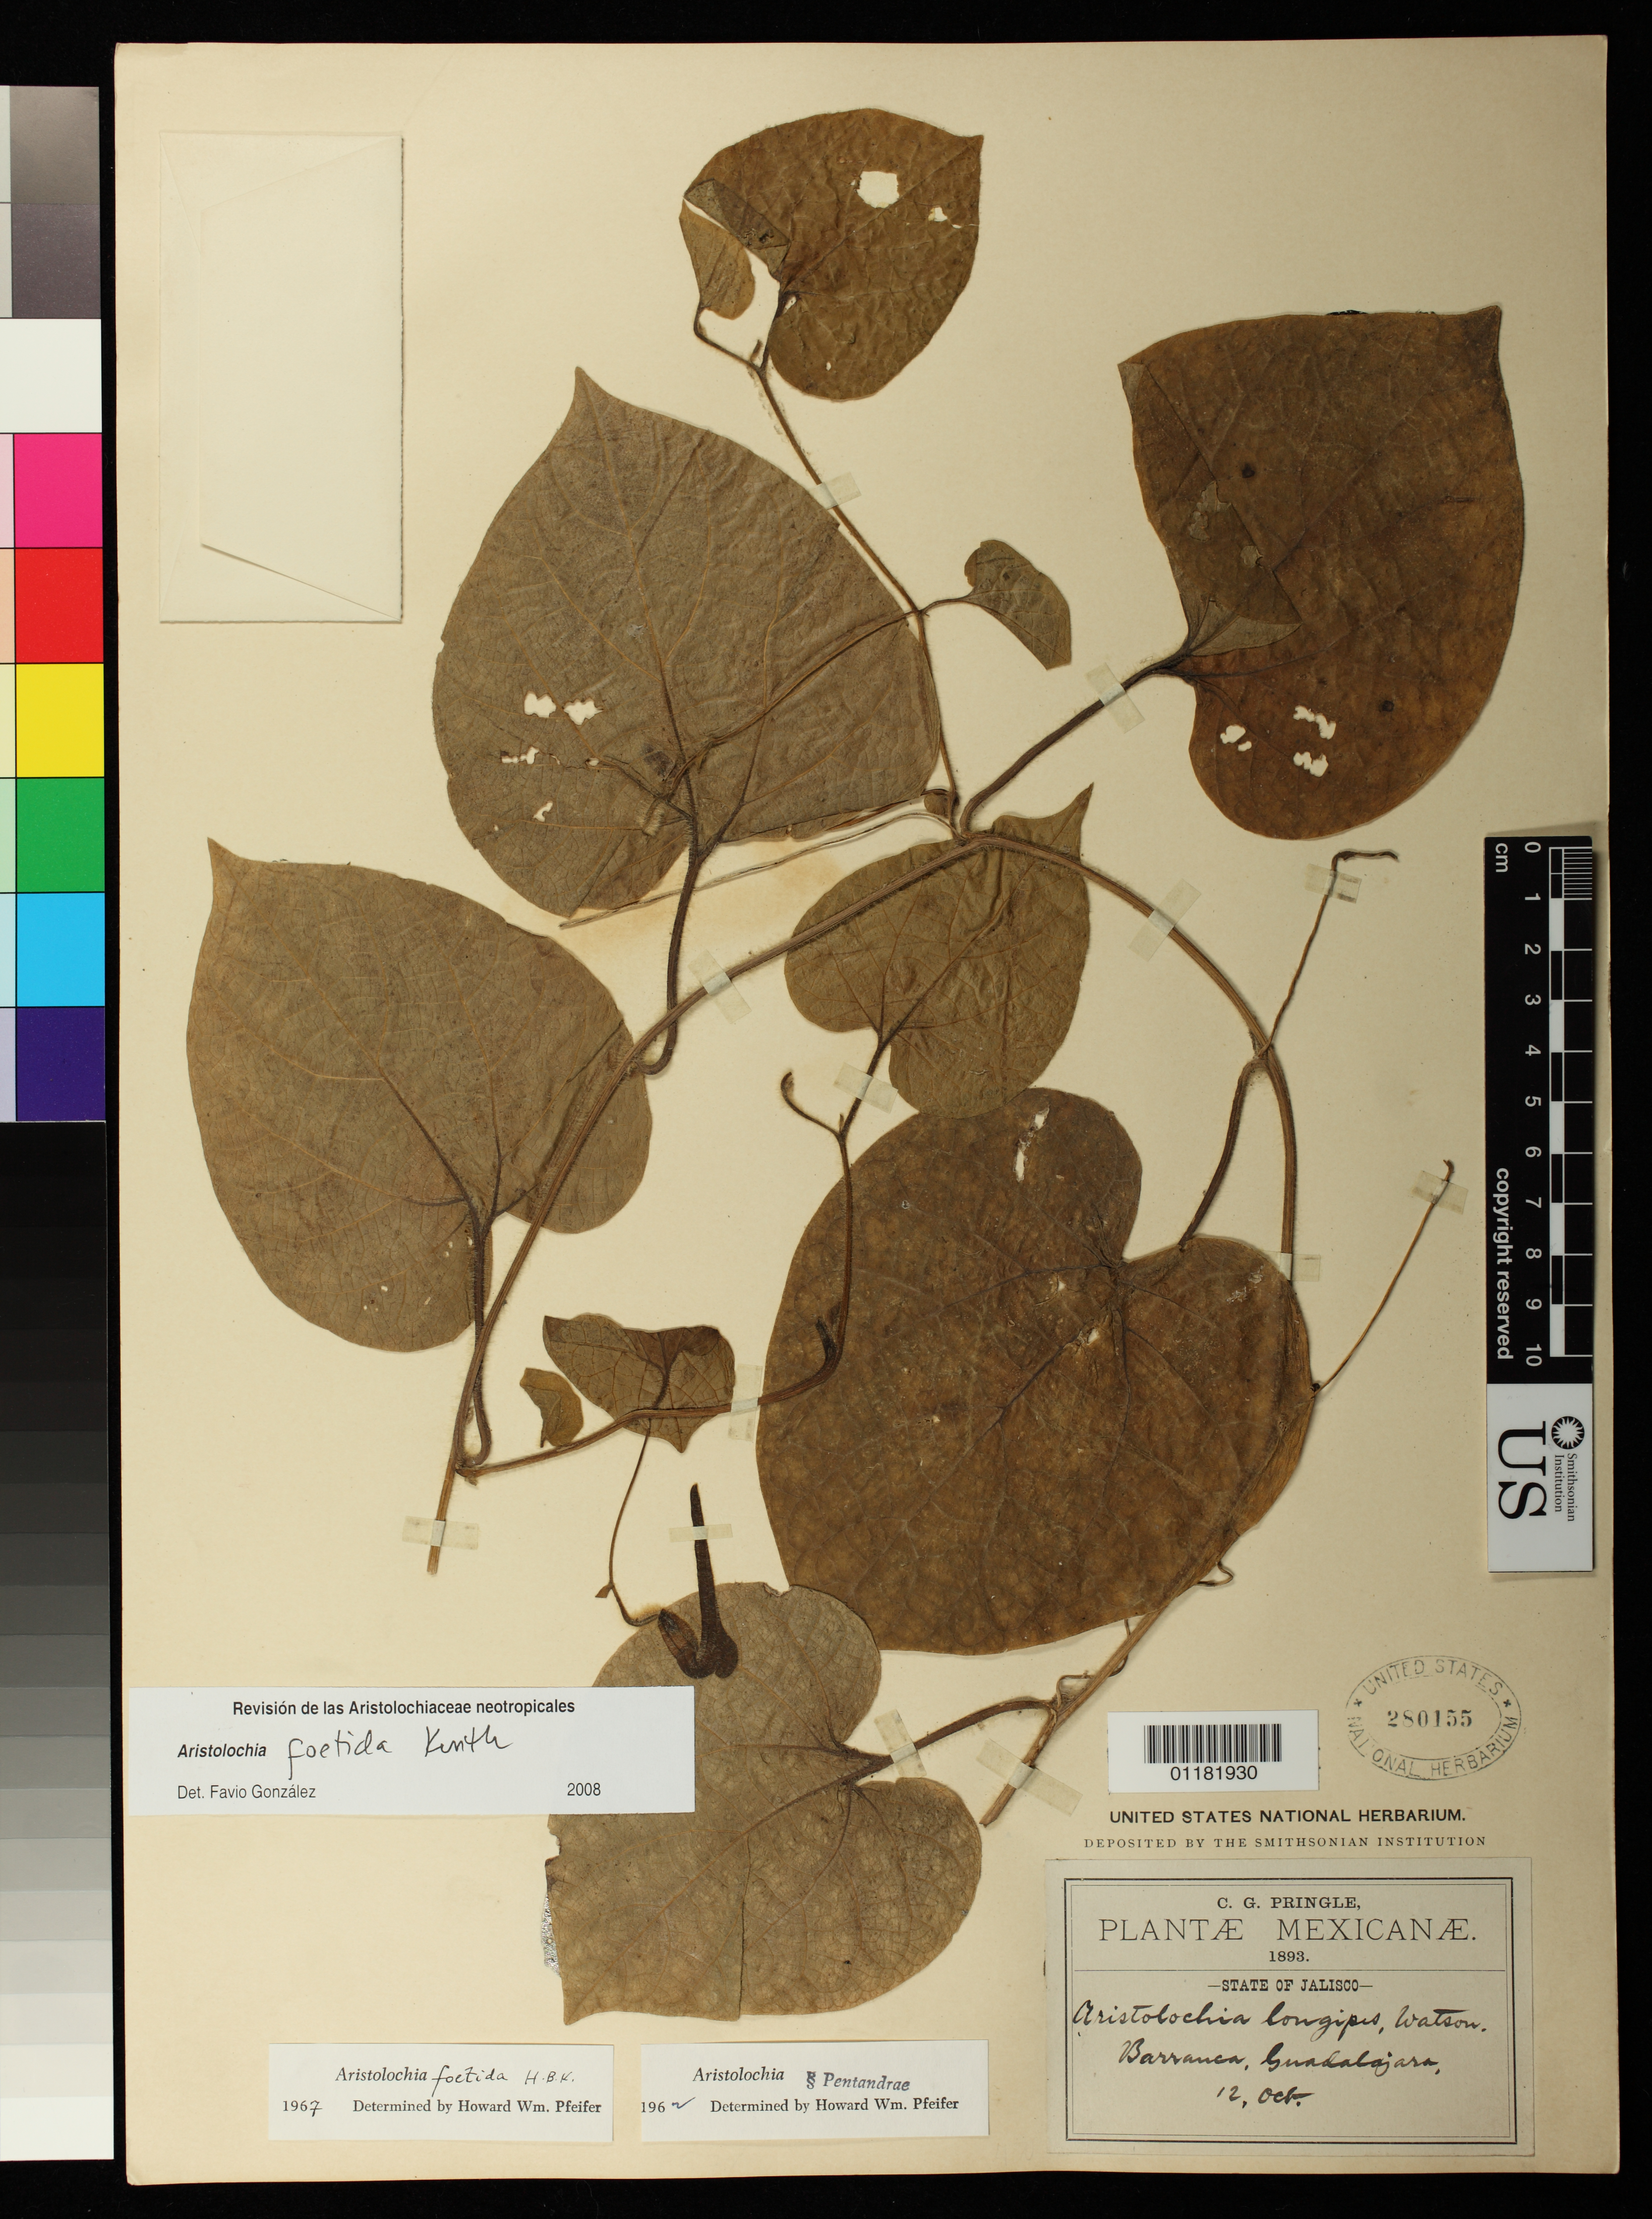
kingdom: Plantae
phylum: Tracheophyta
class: Magnoliopsida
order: Piperales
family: Aristolochiaceae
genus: Aristolochia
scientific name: Aristolochia foetida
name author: Kunth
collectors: C. G. Pringle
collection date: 1892-12-10/1893-10-12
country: Mexico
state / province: Jalisco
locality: Barranca, Guadalajara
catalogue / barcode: US 280155